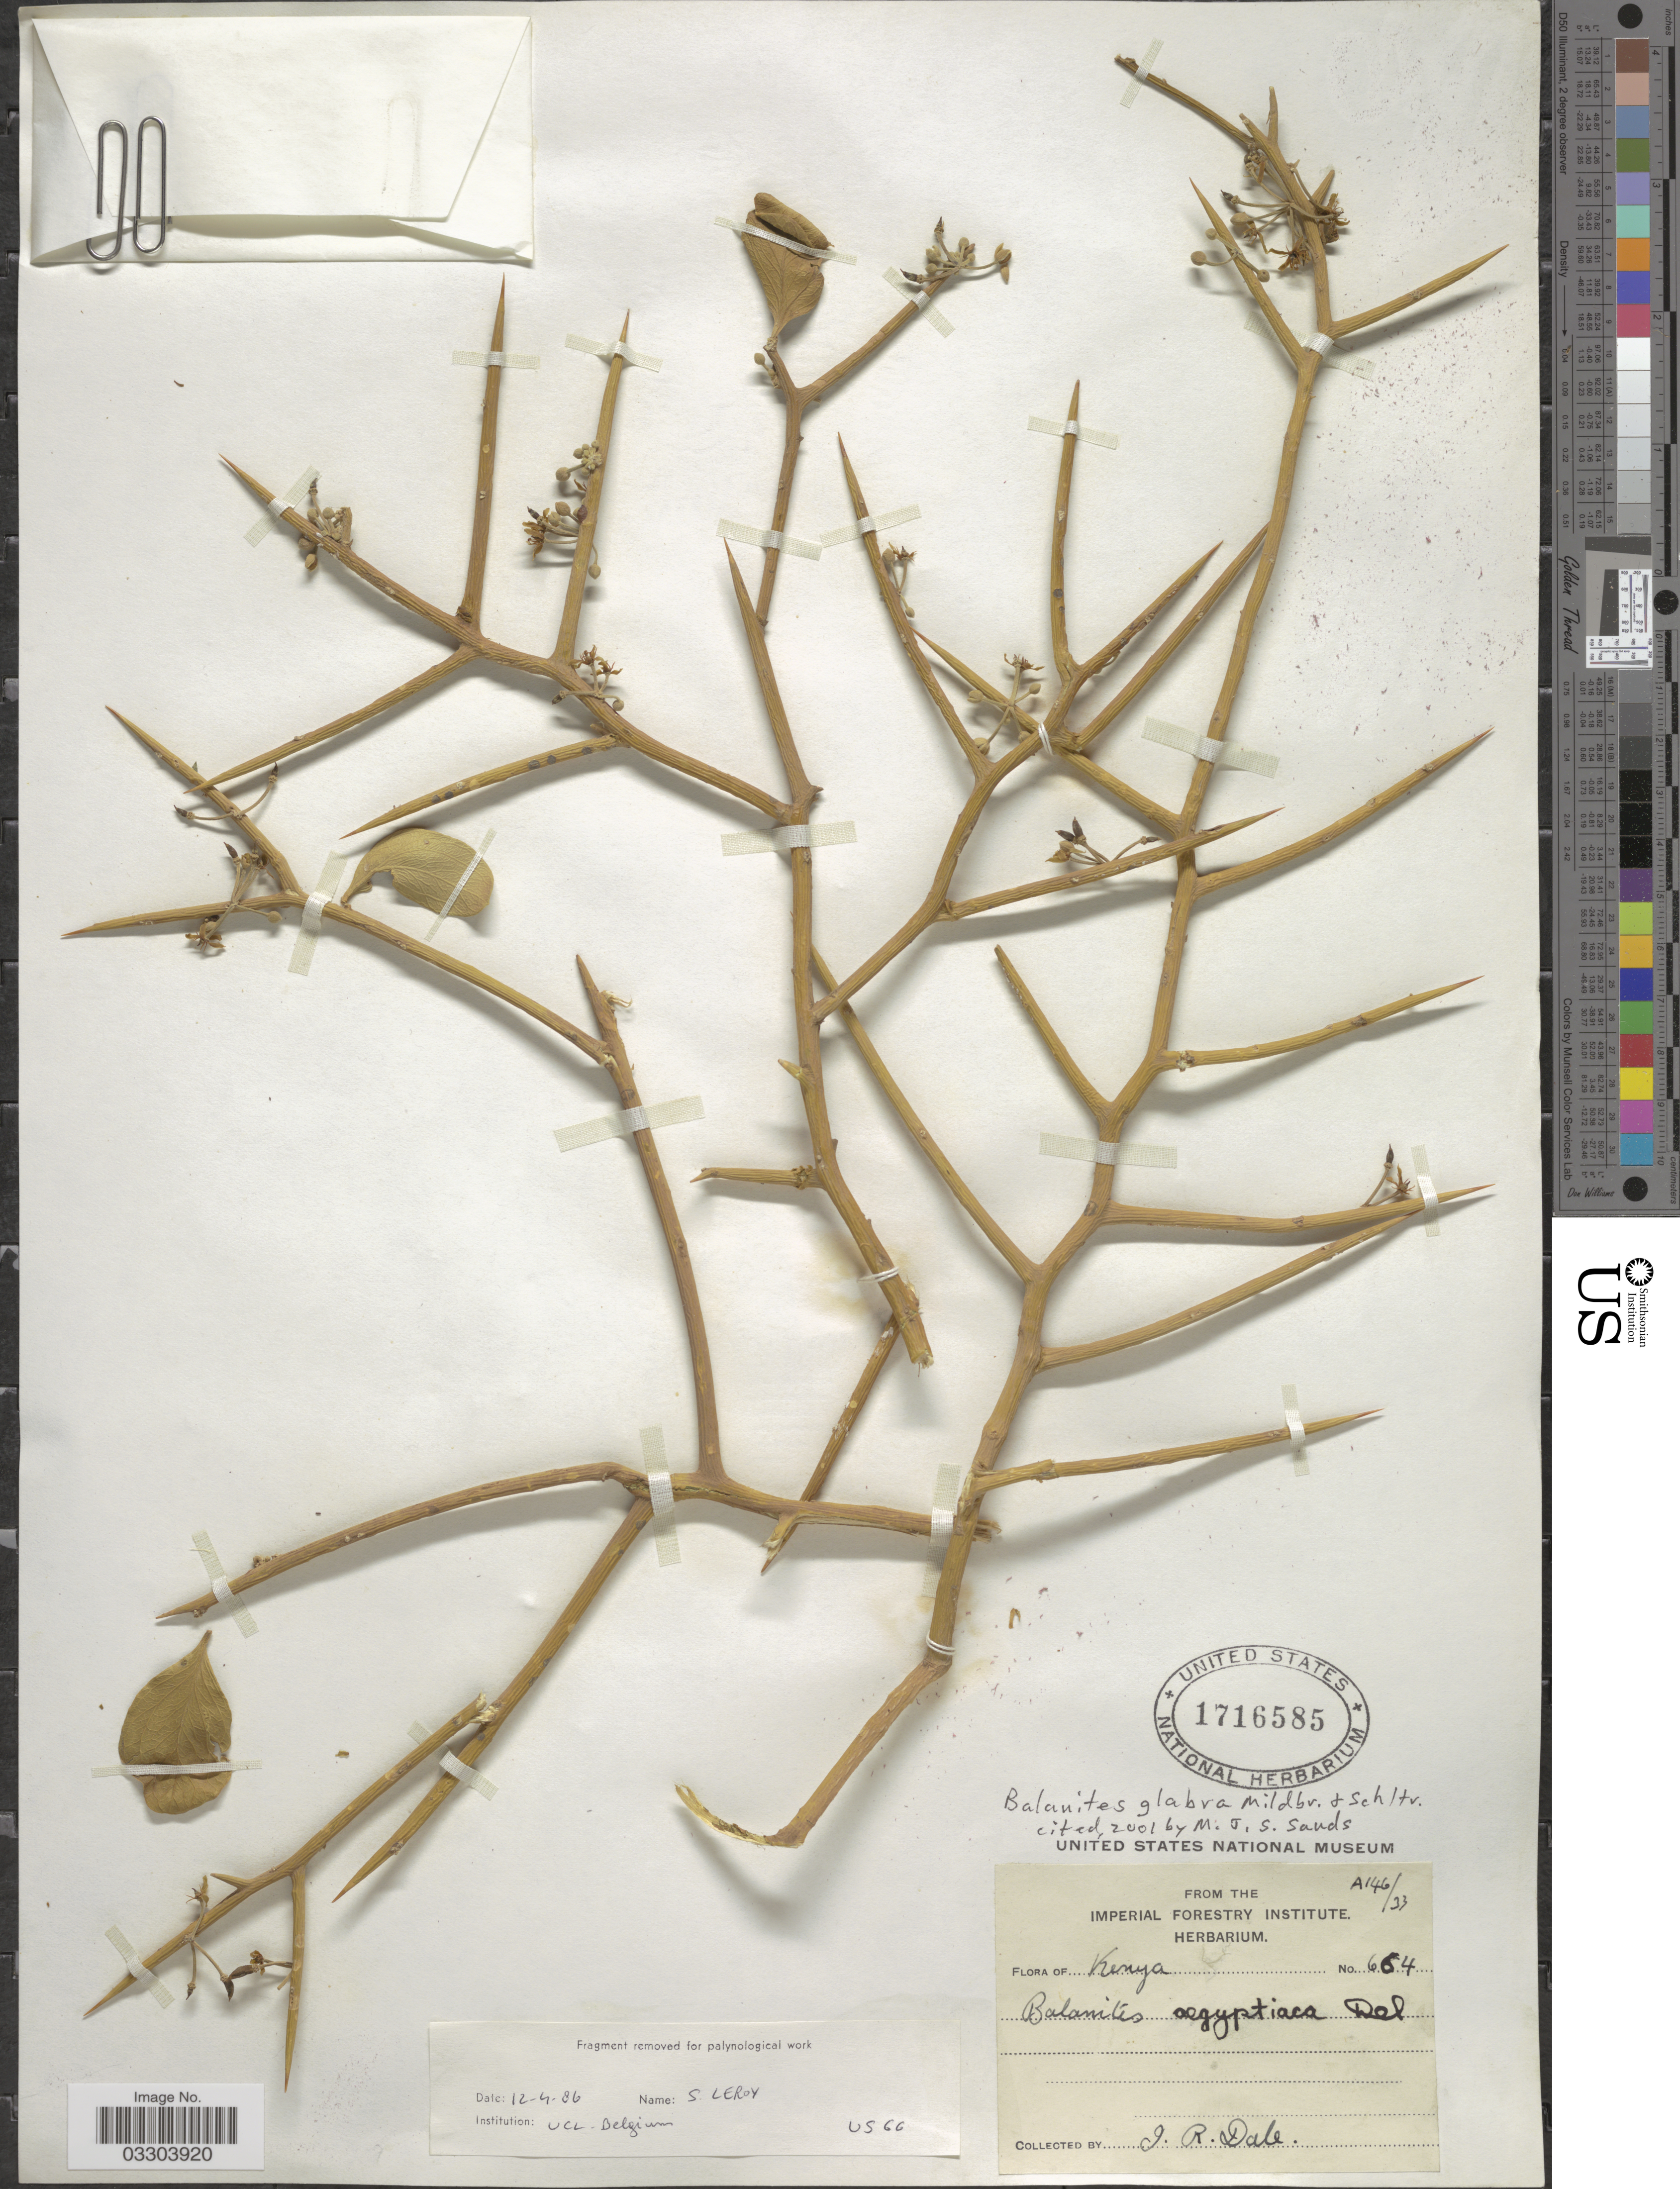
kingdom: Plantae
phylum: Tracheophyta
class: Magnoliopsida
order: Zygophyllales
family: Zygophyllaceae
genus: Balanites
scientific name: Balanites glabra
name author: Mildbr. & Schltr.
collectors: J. Dale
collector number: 654*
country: Kenya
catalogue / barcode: US 1716585